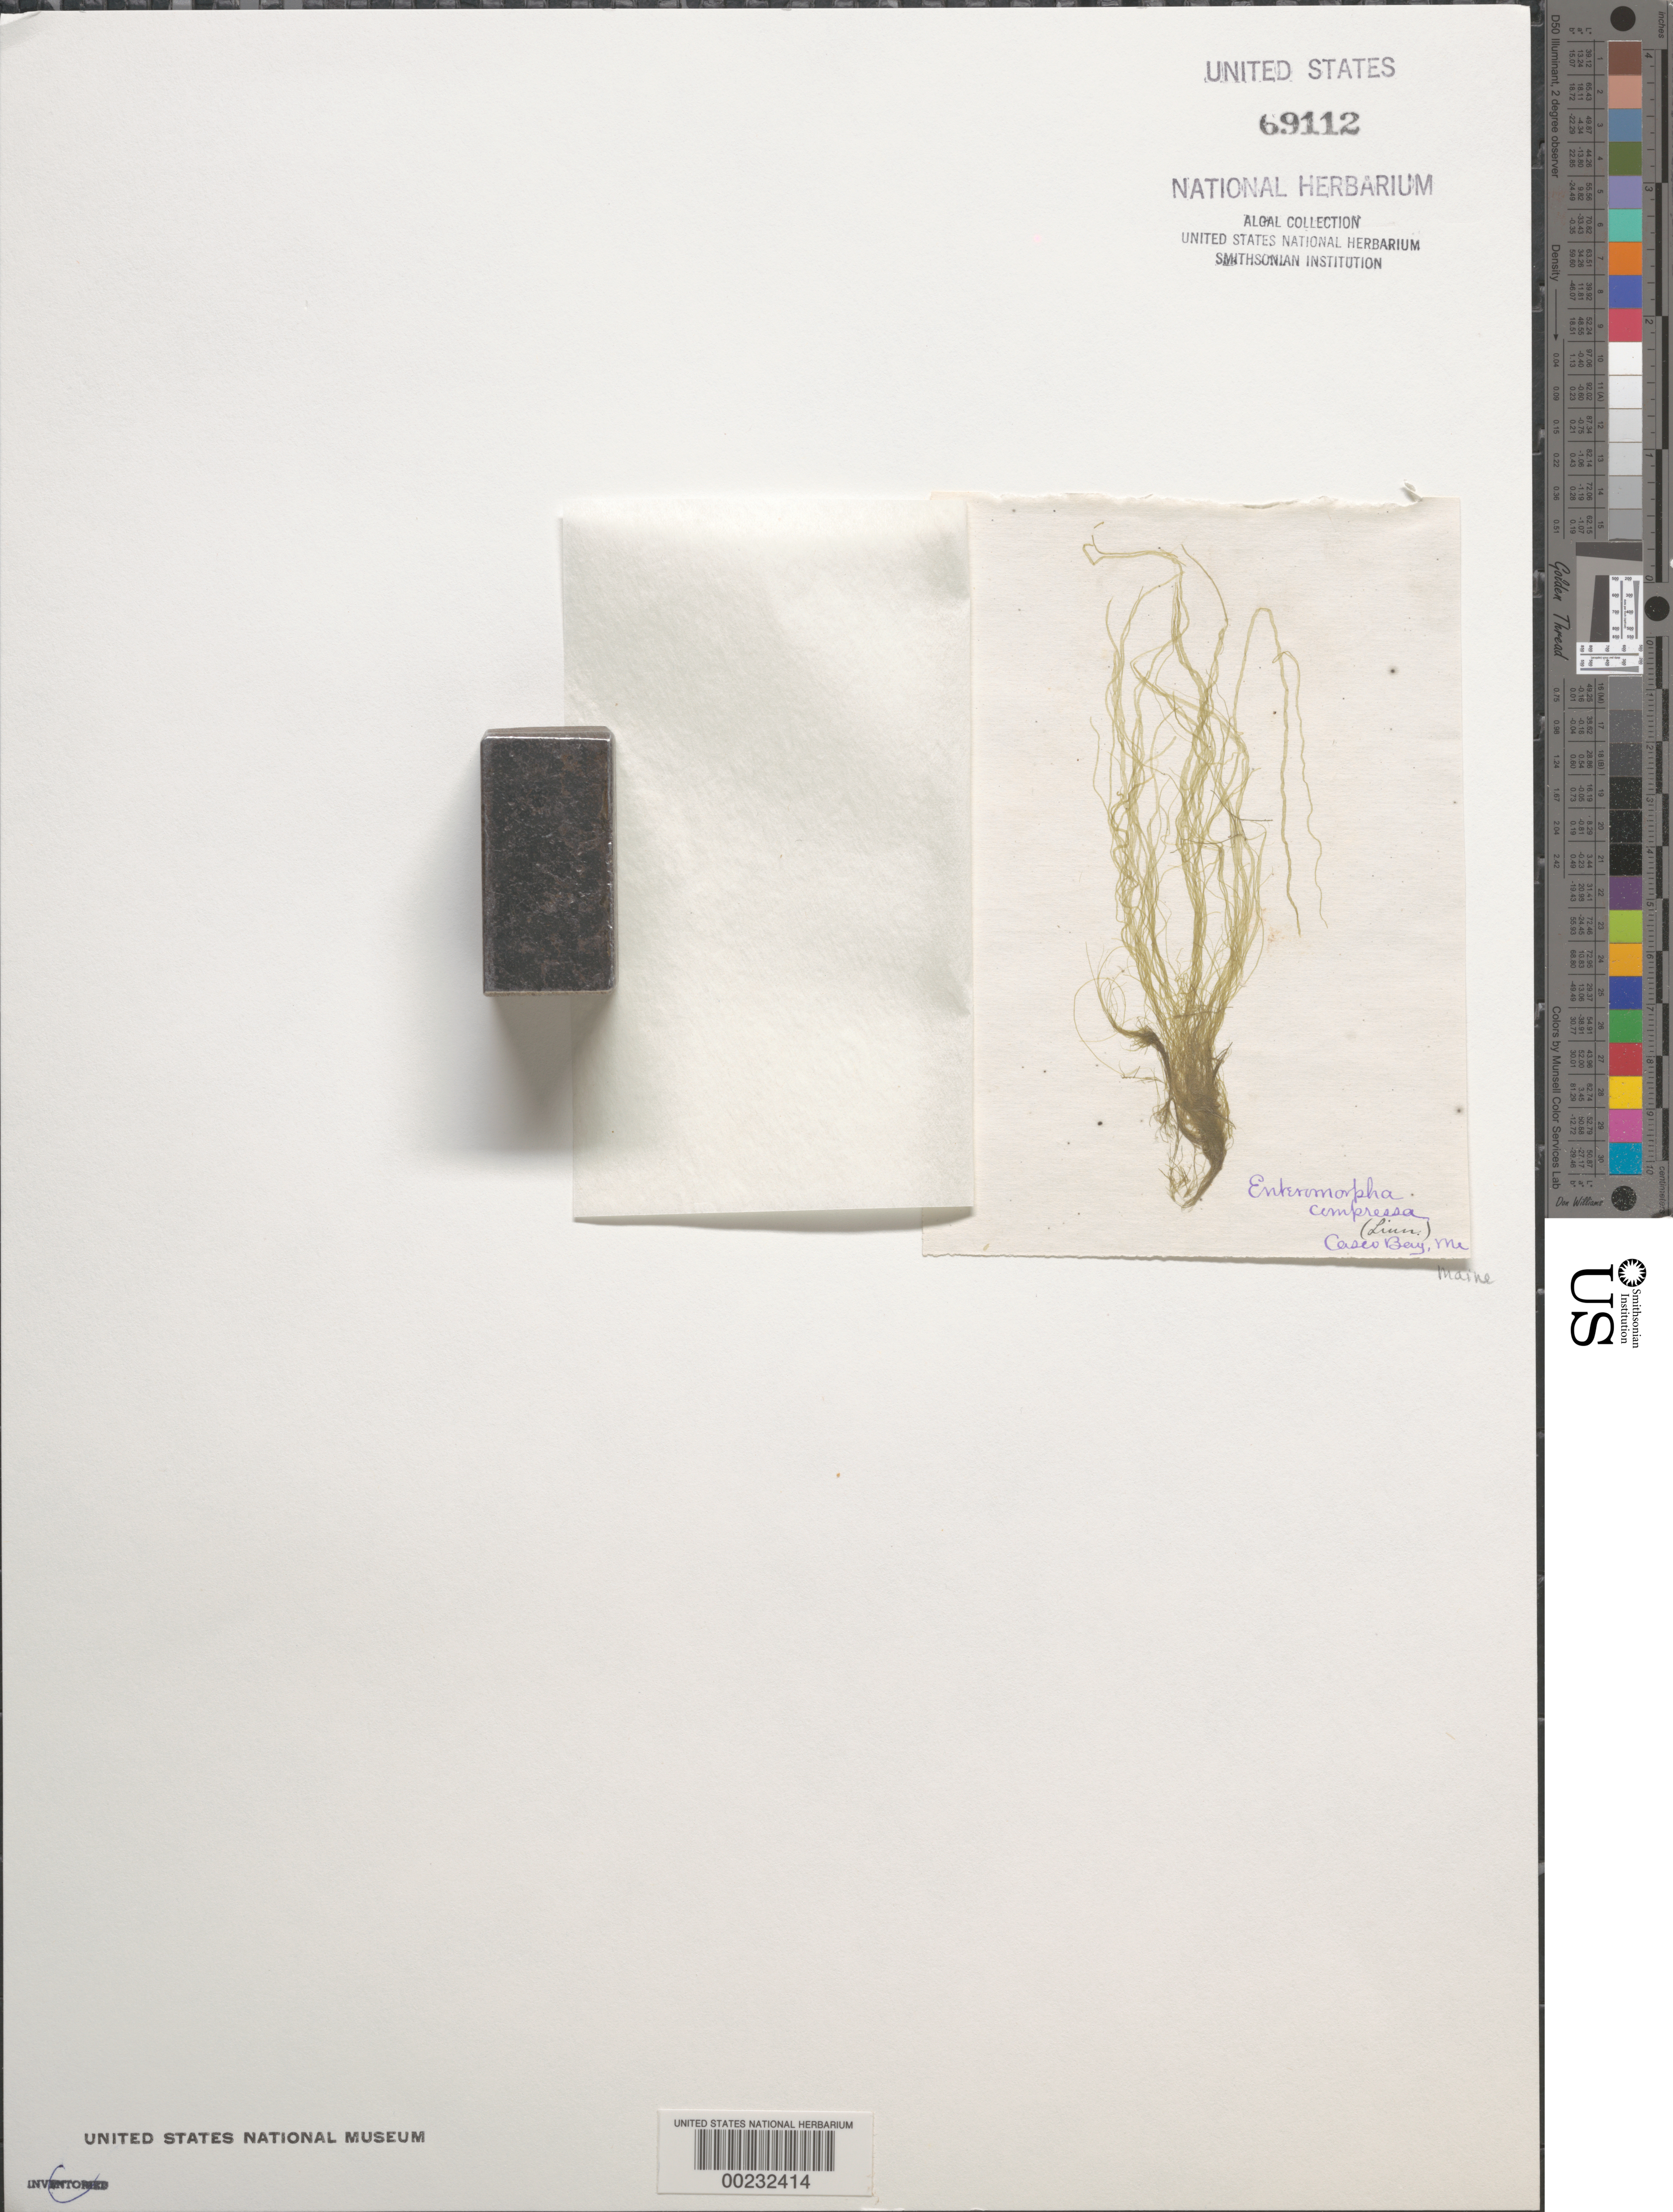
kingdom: Plantae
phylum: Chlorophyta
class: Ulvophyceae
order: Ulvales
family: Ulvaceae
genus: Ulva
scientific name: Ulva compressa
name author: L.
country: United States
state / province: Maine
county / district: Cumberland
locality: Casco Bay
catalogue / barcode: US 69112